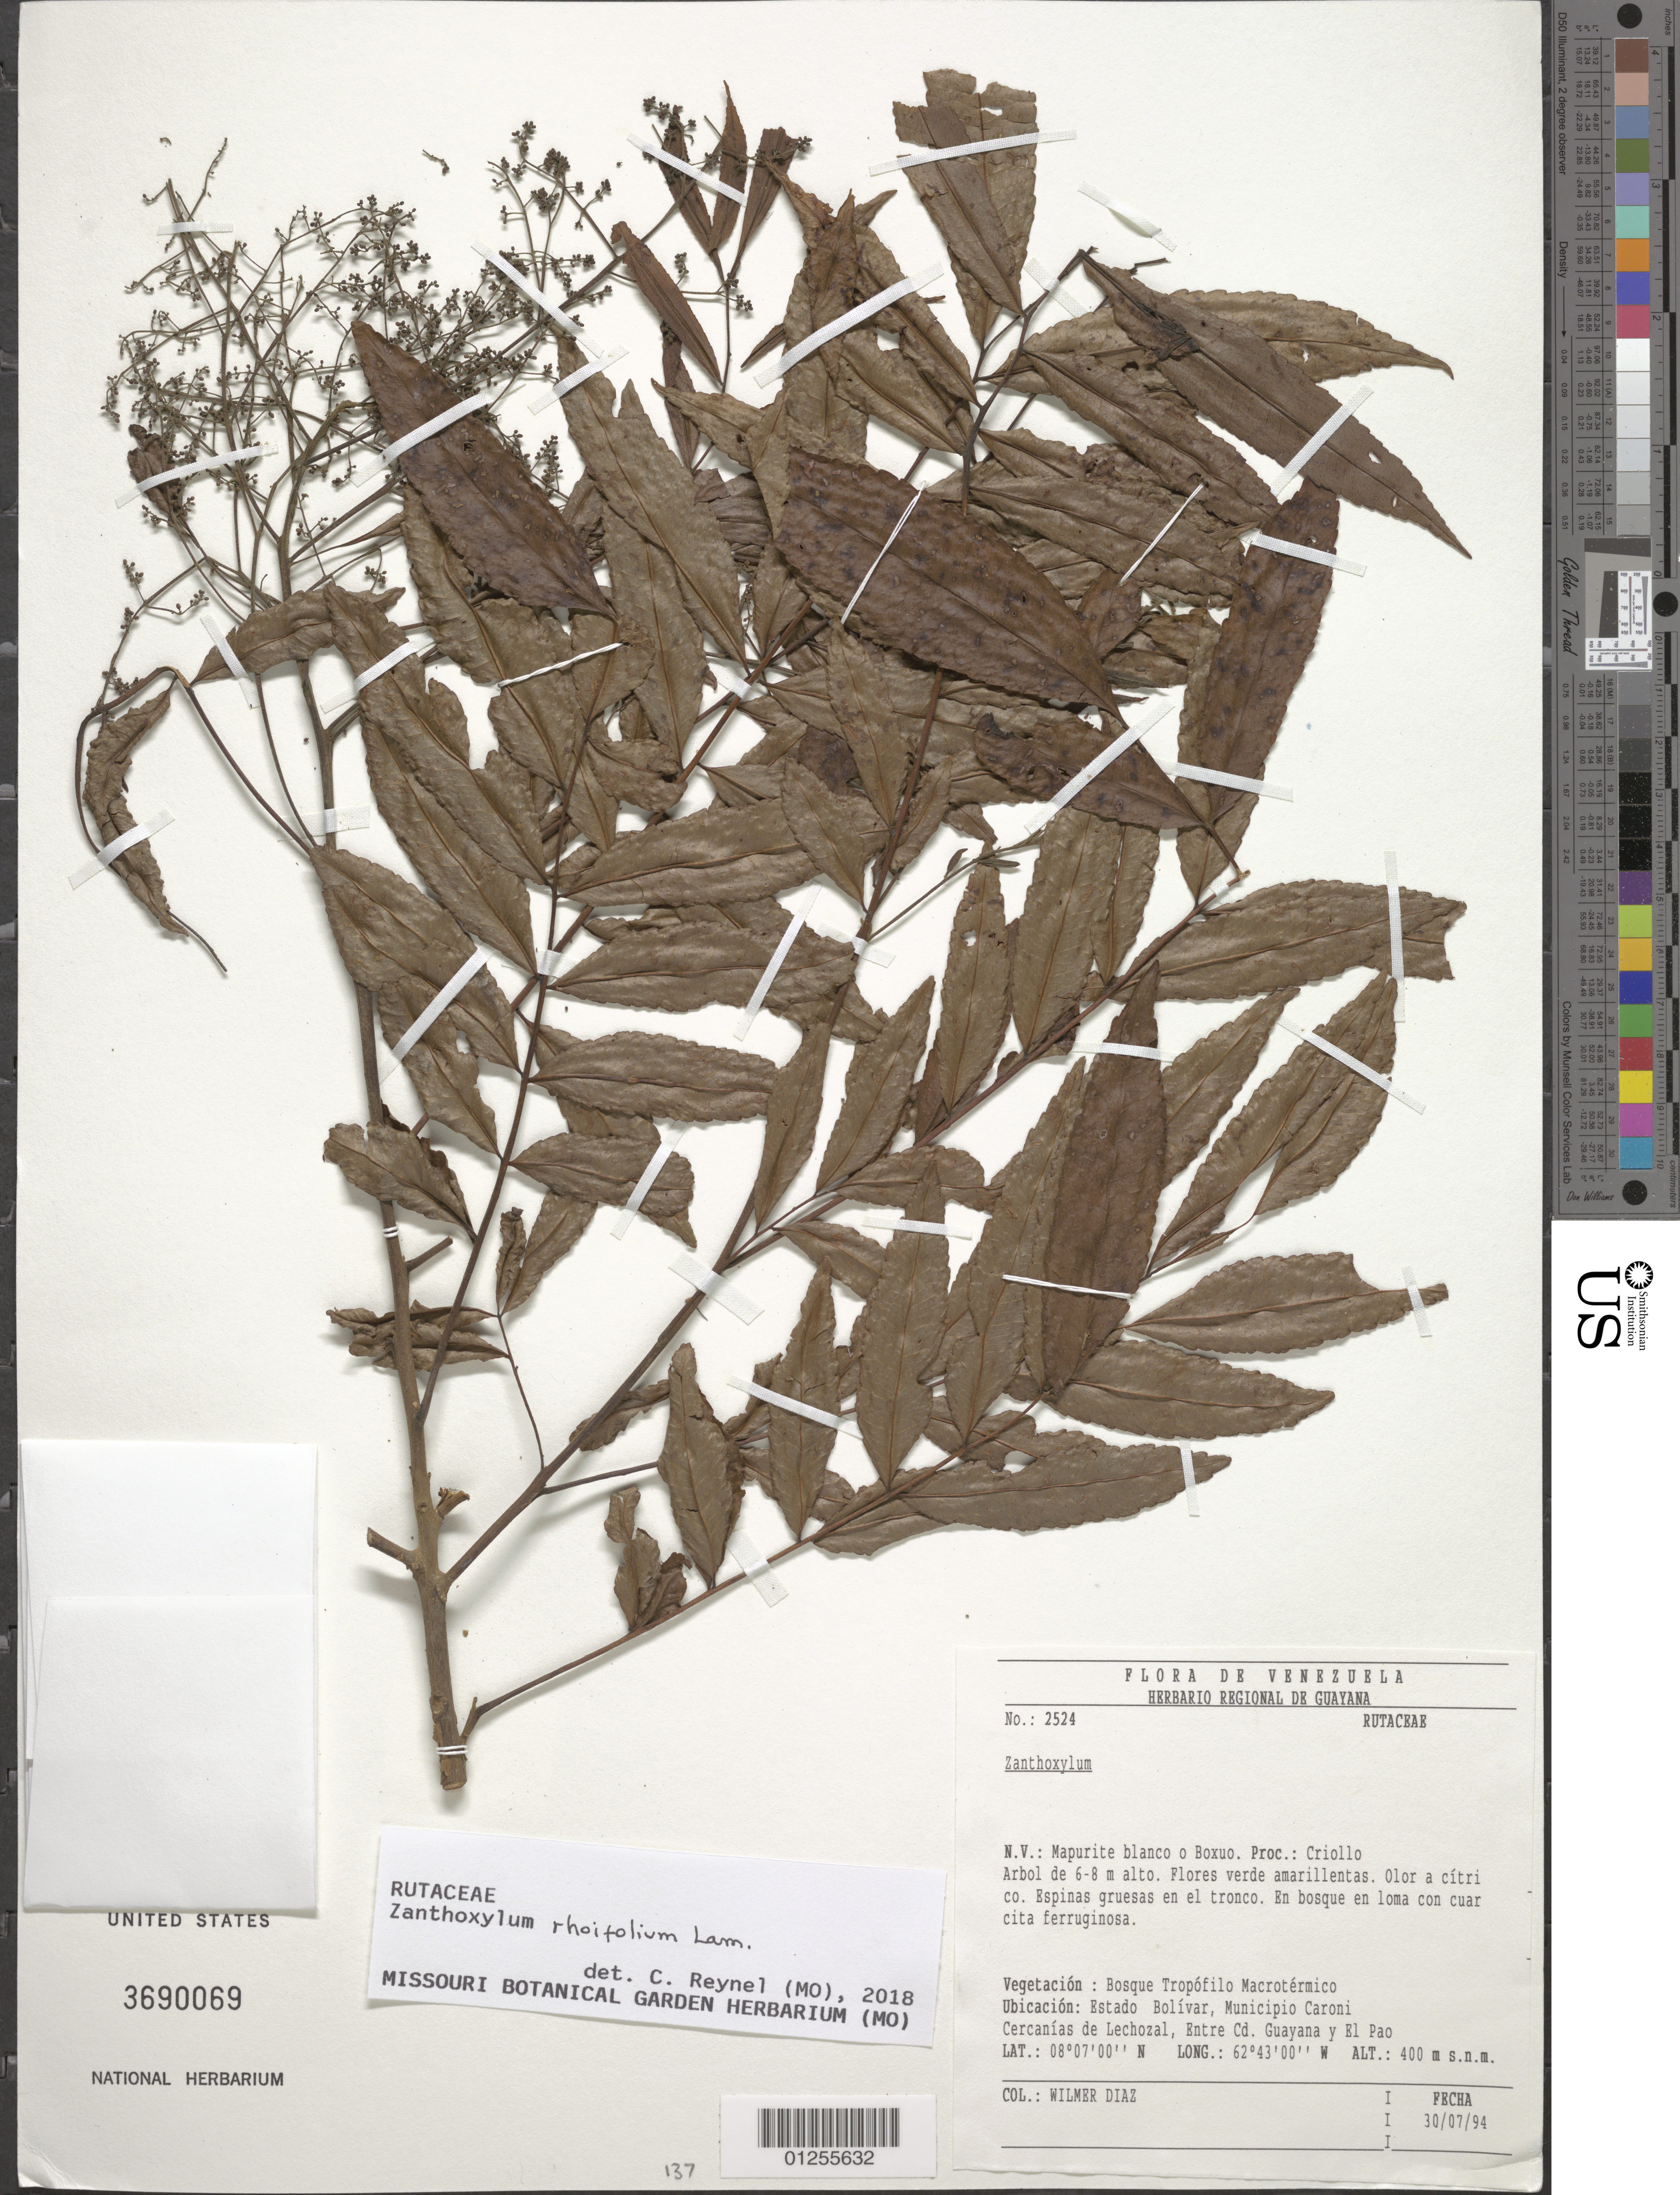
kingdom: Plantae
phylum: Tracheophyta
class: Magnoliopsida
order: Sapindales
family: Rutaceae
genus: Zanthoxylum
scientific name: Zanthoxylum rhoifolium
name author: Lam.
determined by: Reynel, Carlos A., (MO), Missouri Botanical Garden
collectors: W. Díaz P.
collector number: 2524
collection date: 1994-07-30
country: Venezuela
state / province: Bolívar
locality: Mun. Caroni. Cercanias de Lechozal, entre Dc. Guayana y El Pao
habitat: En bosque en loma con cuar cita ferruginosa. Bosque tropofilo macrotermico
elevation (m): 400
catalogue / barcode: US 3690069